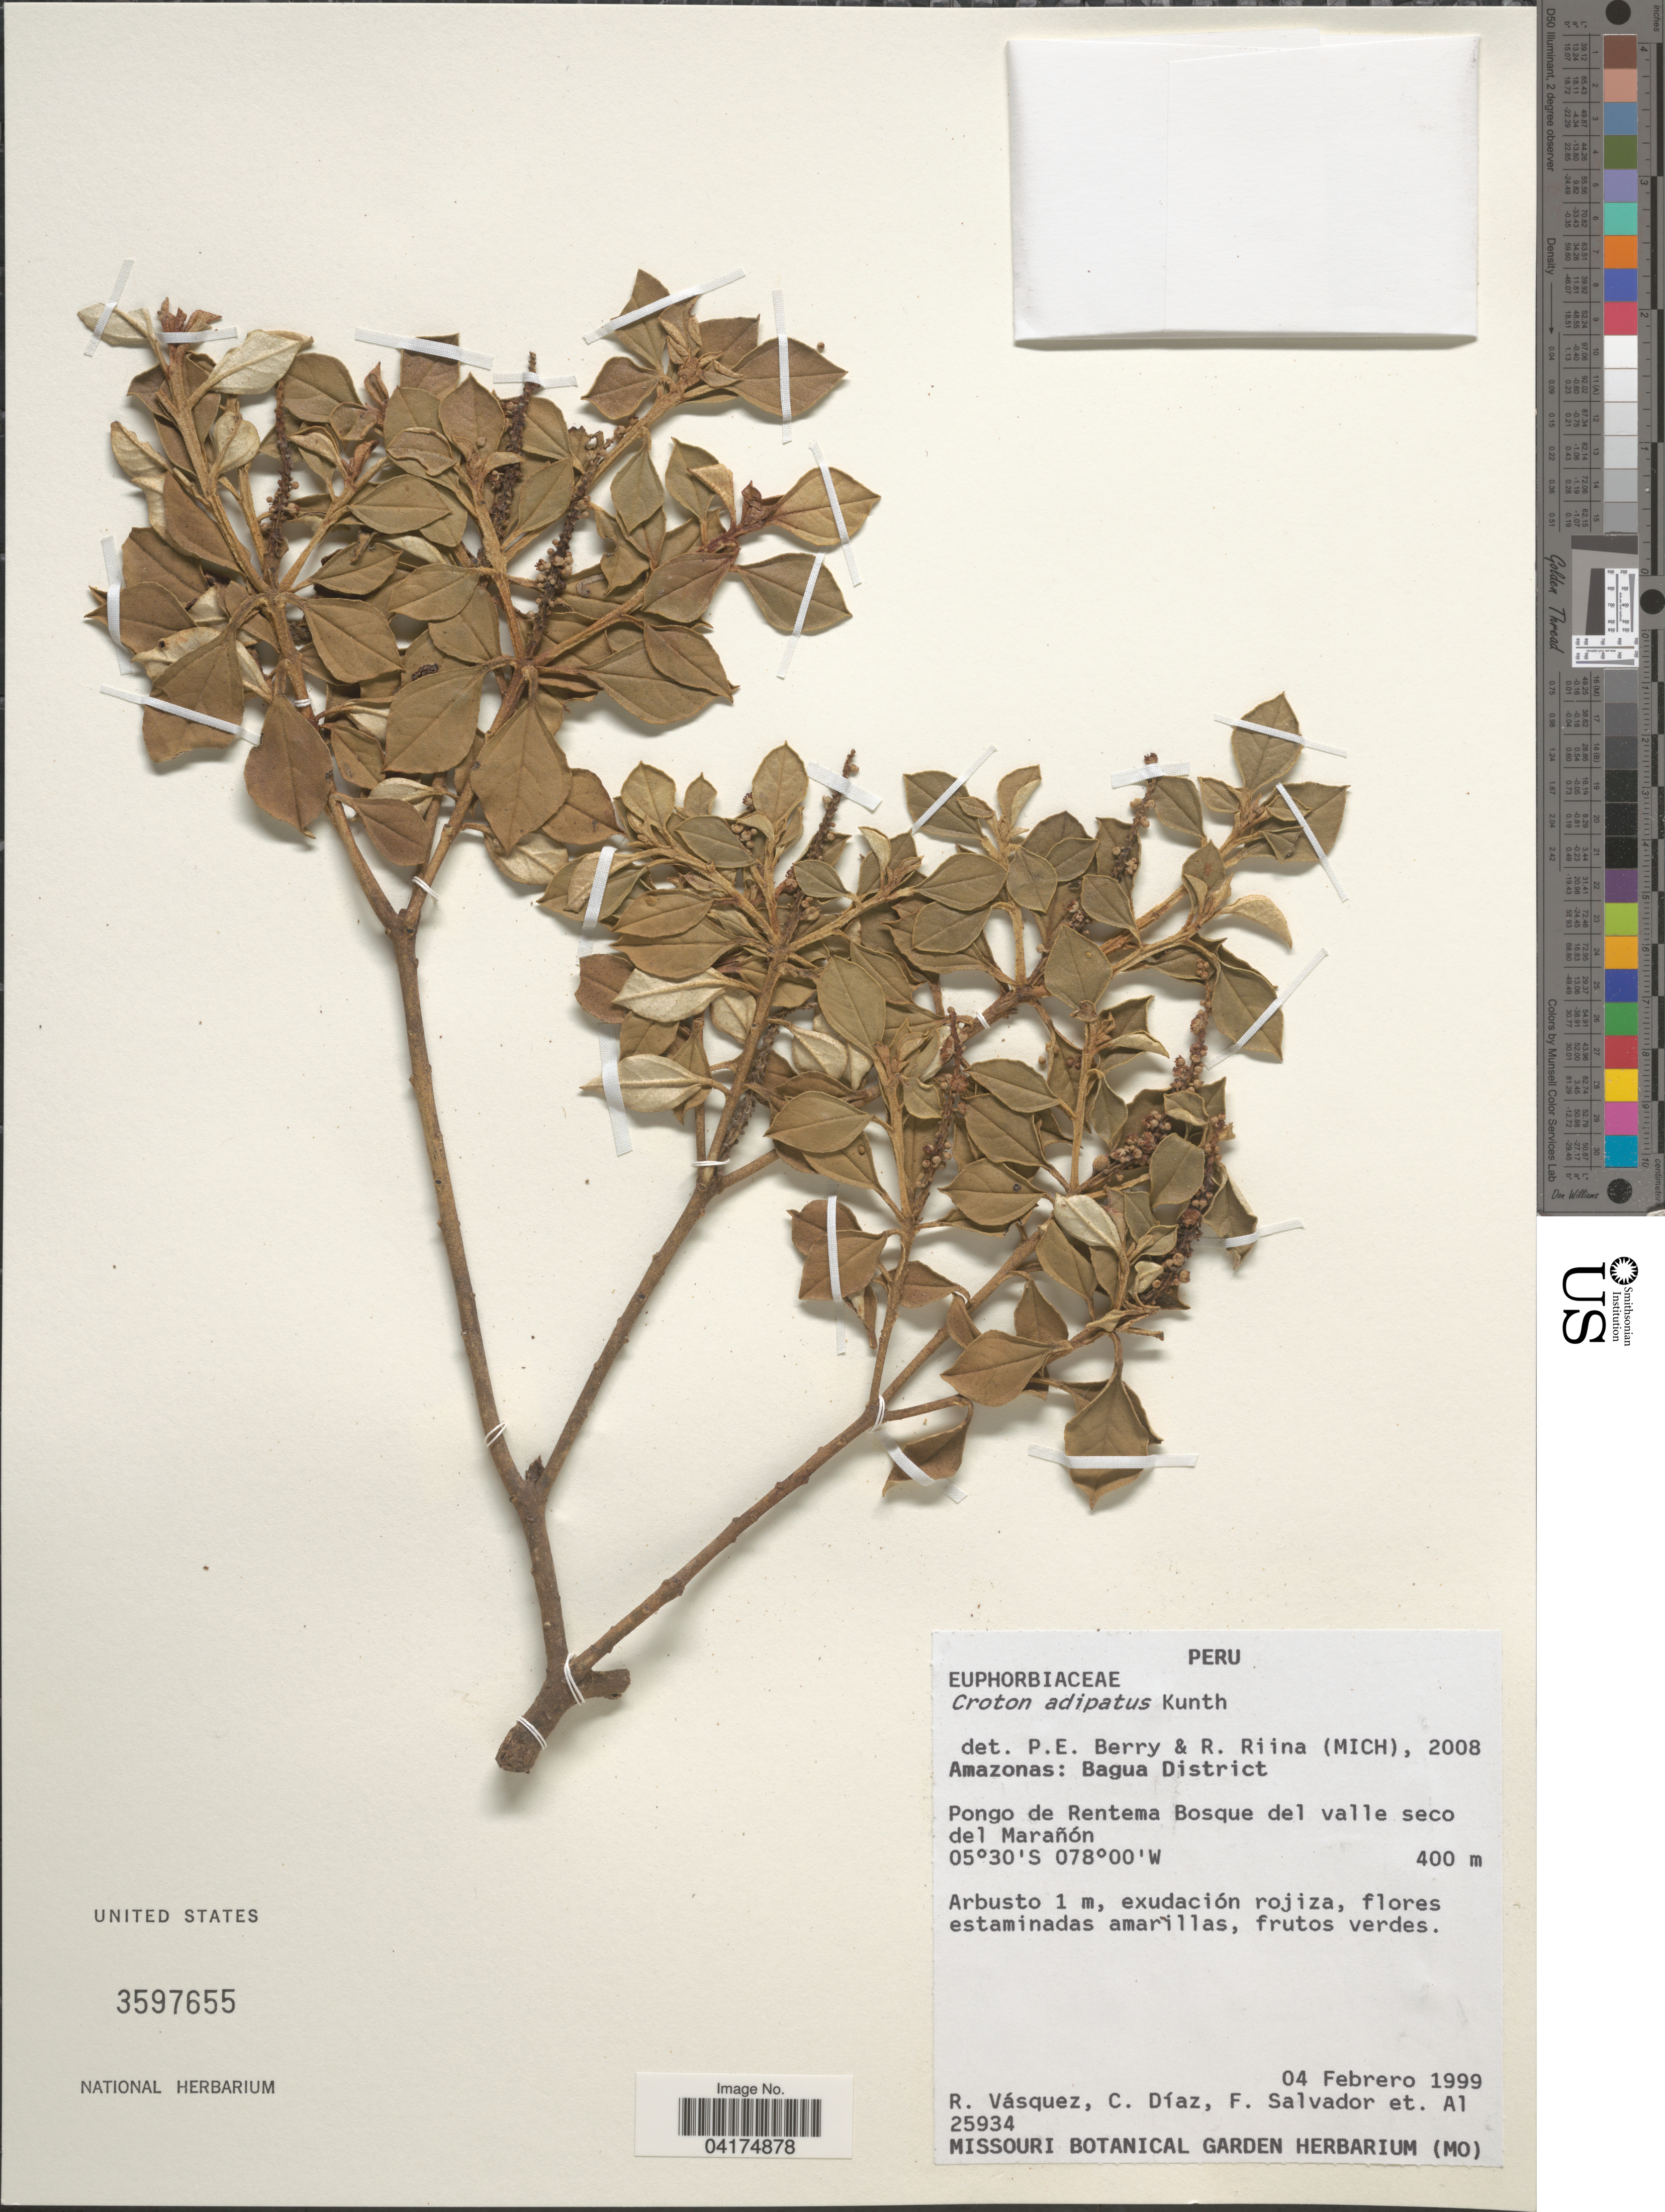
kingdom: Plantae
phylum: Tracheophyta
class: Magnoliopsida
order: Malpighiales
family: Euphorbiaceae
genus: Croton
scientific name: Croton adipatus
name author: Kunth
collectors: R. Vásquez, C. Díaz, F. Salvador & et al.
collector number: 25934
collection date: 1999-02-04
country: Peru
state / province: Amazonas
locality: Bagua District. Pongo de Rentema Bosque del valle seco del Marañón.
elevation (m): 400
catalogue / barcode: US 3597655